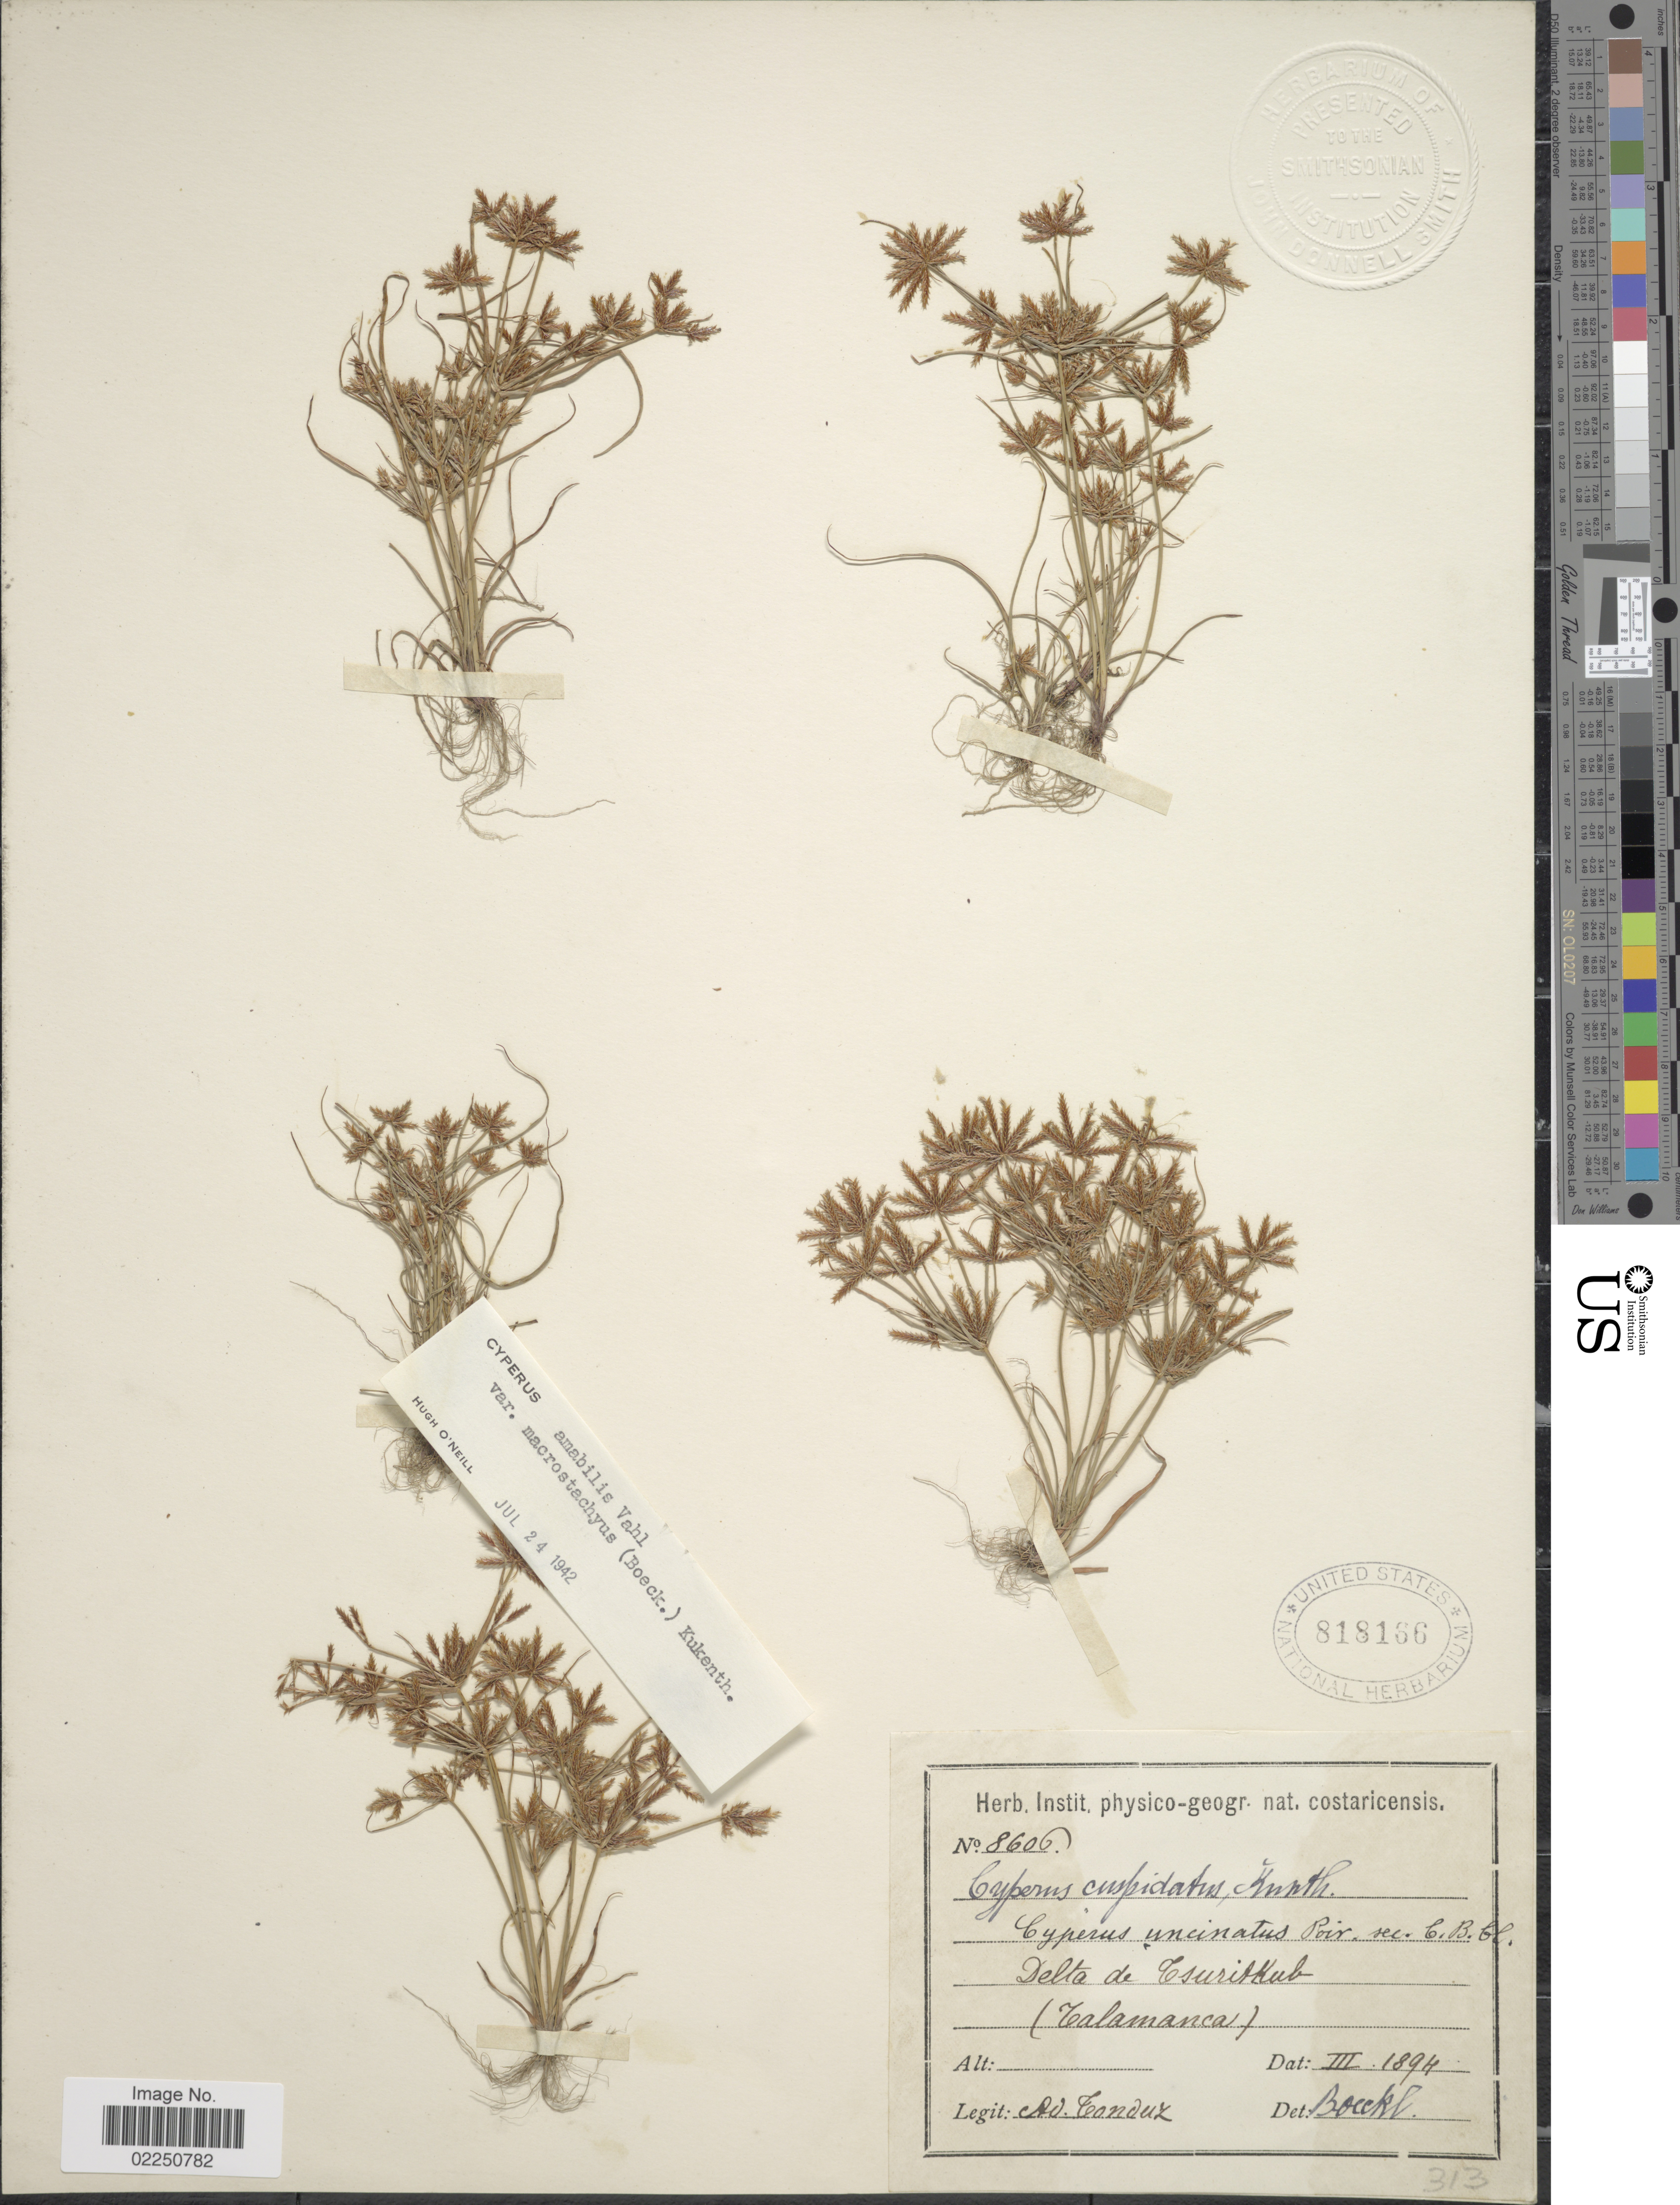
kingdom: Plantae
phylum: Tracheophyta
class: Liliopsida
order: Poales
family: Cyperaceae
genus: Cyperus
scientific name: Cyperus amabilis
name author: Vahl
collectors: A. Tonduz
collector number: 8606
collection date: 1894-03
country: Costa Rica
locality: Delta de Tsuritkub (Talamanca)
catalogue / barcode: US 818166